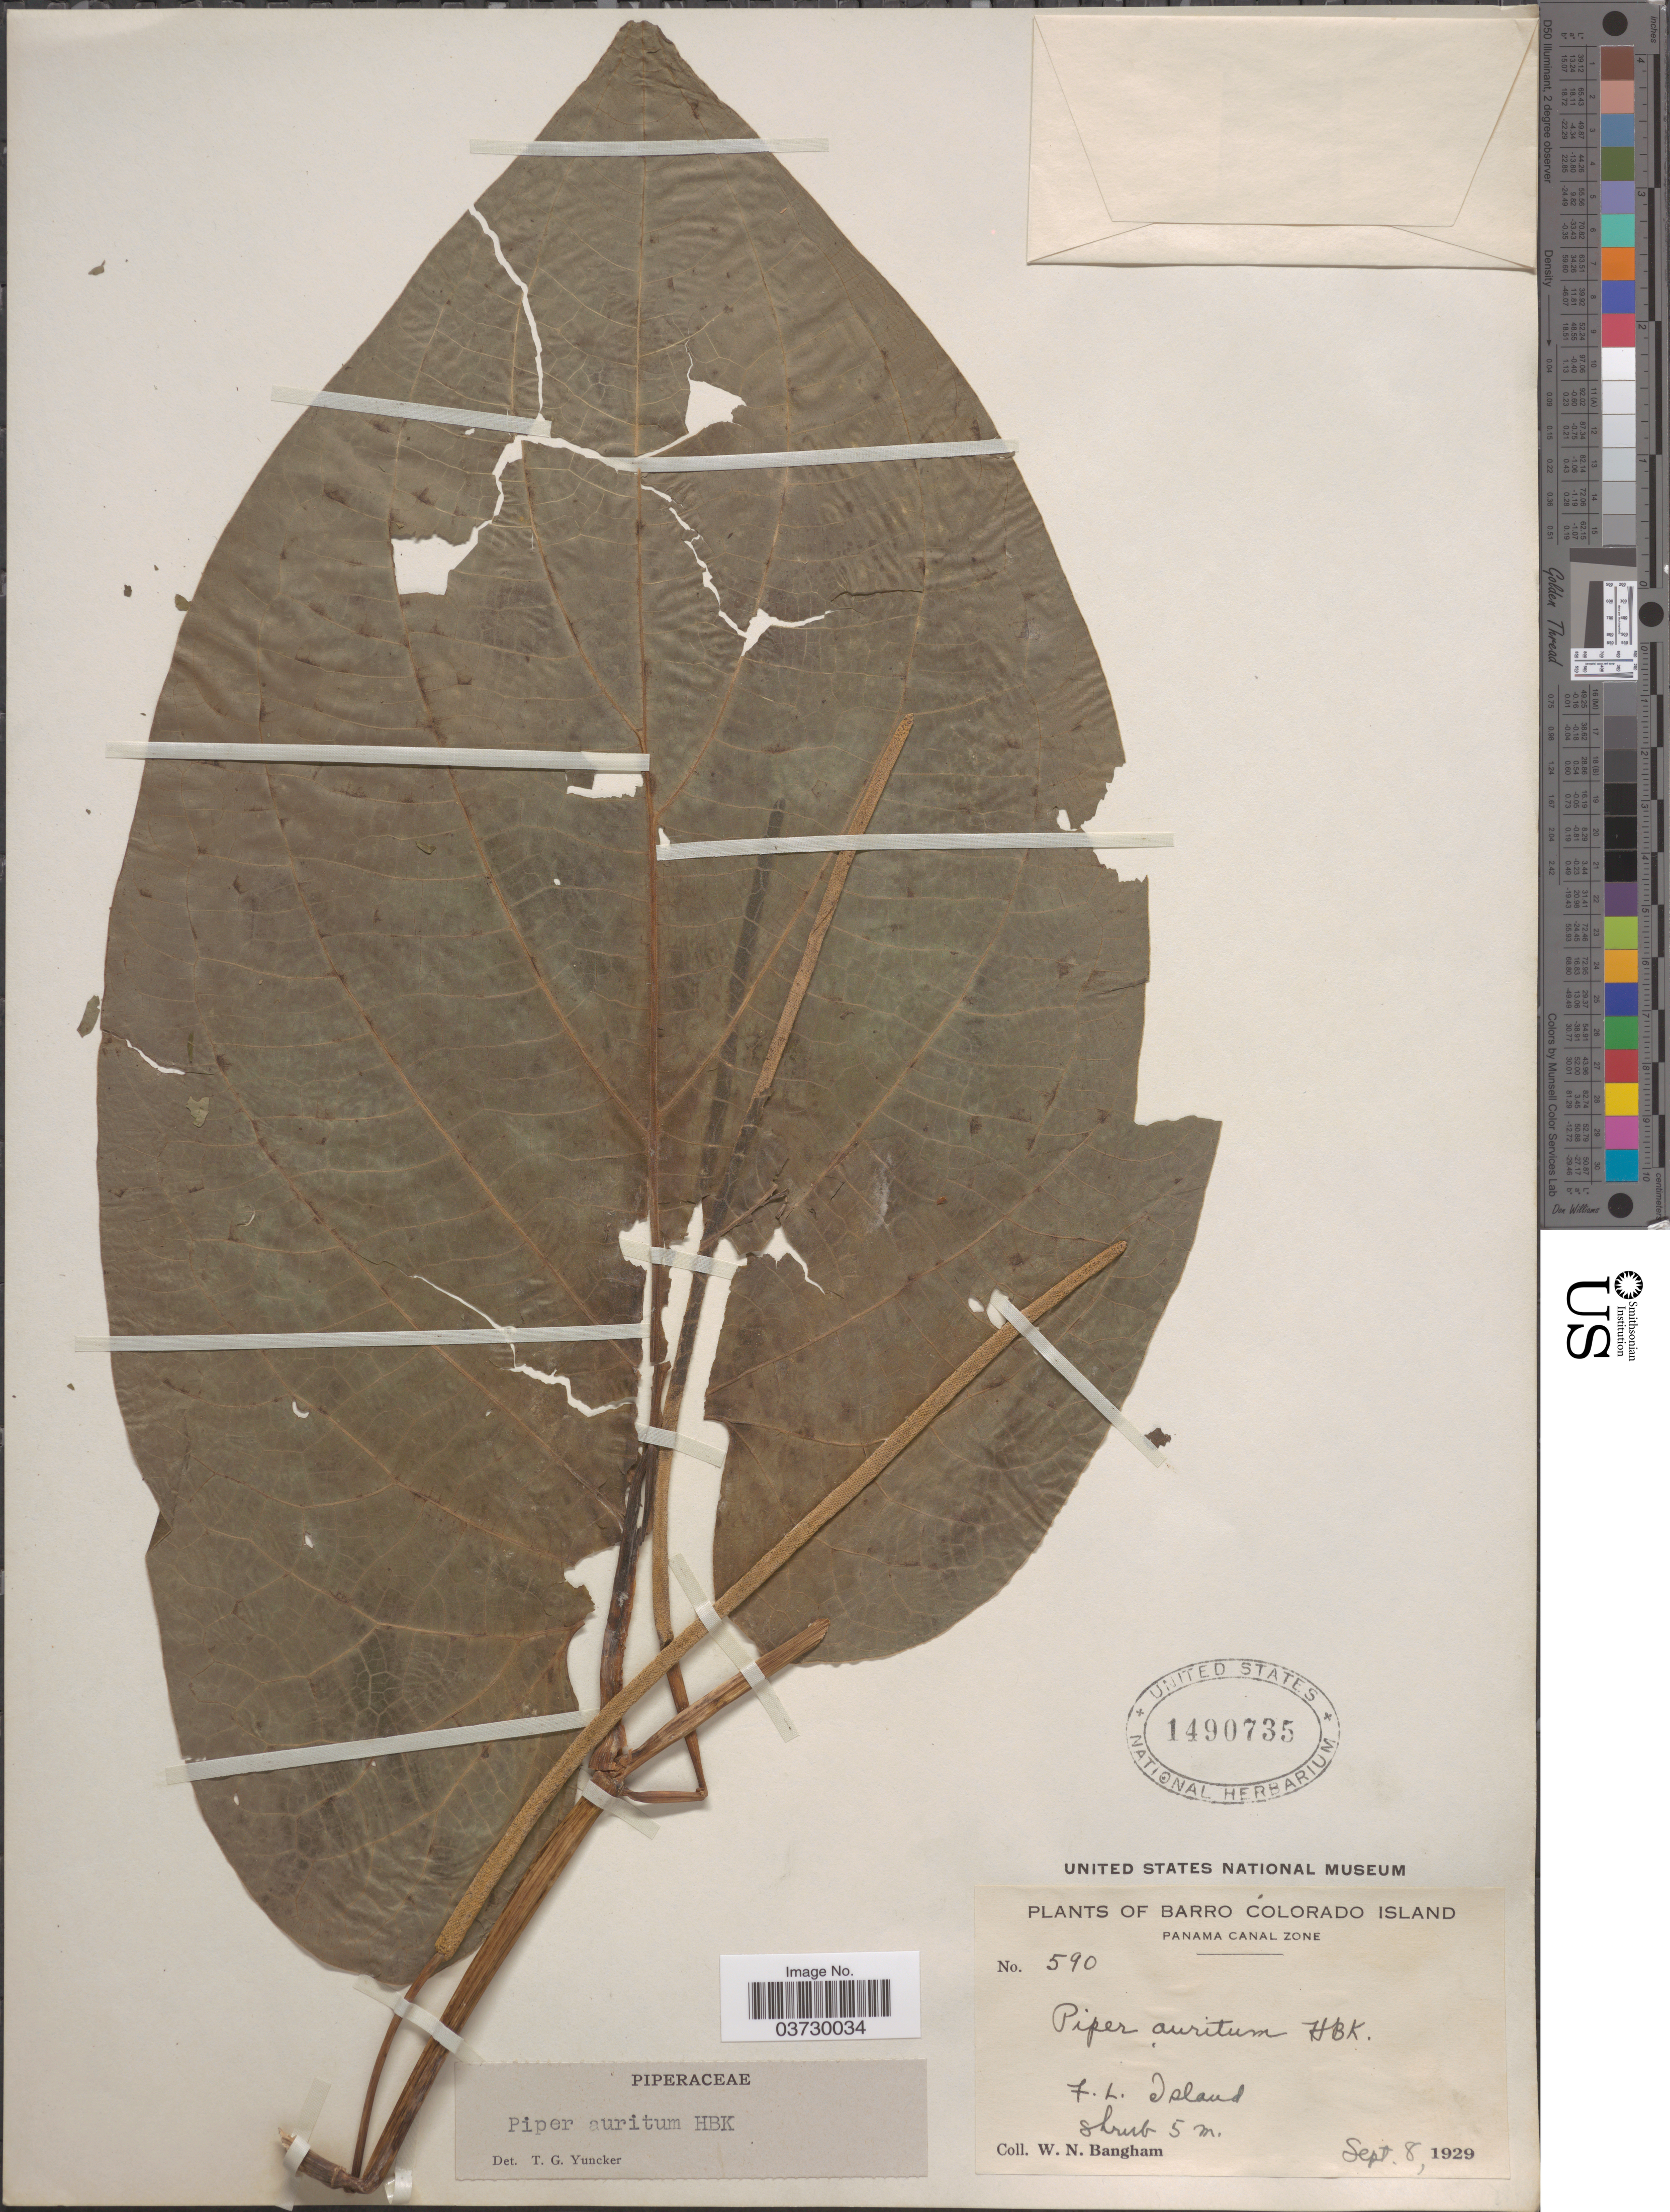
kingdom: Plantae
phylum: Tracheophyta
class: Magnoliopsida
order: Piperales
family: Piperaceae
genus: Piper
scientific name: Piper auritum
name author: Kunth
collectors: W. Bangham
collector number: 590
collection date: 1929-09-08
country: Panama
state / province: Panamá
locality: Barro Colorado Island. Panama Canal Zone. F.L. Island.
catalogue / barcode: US 1490735